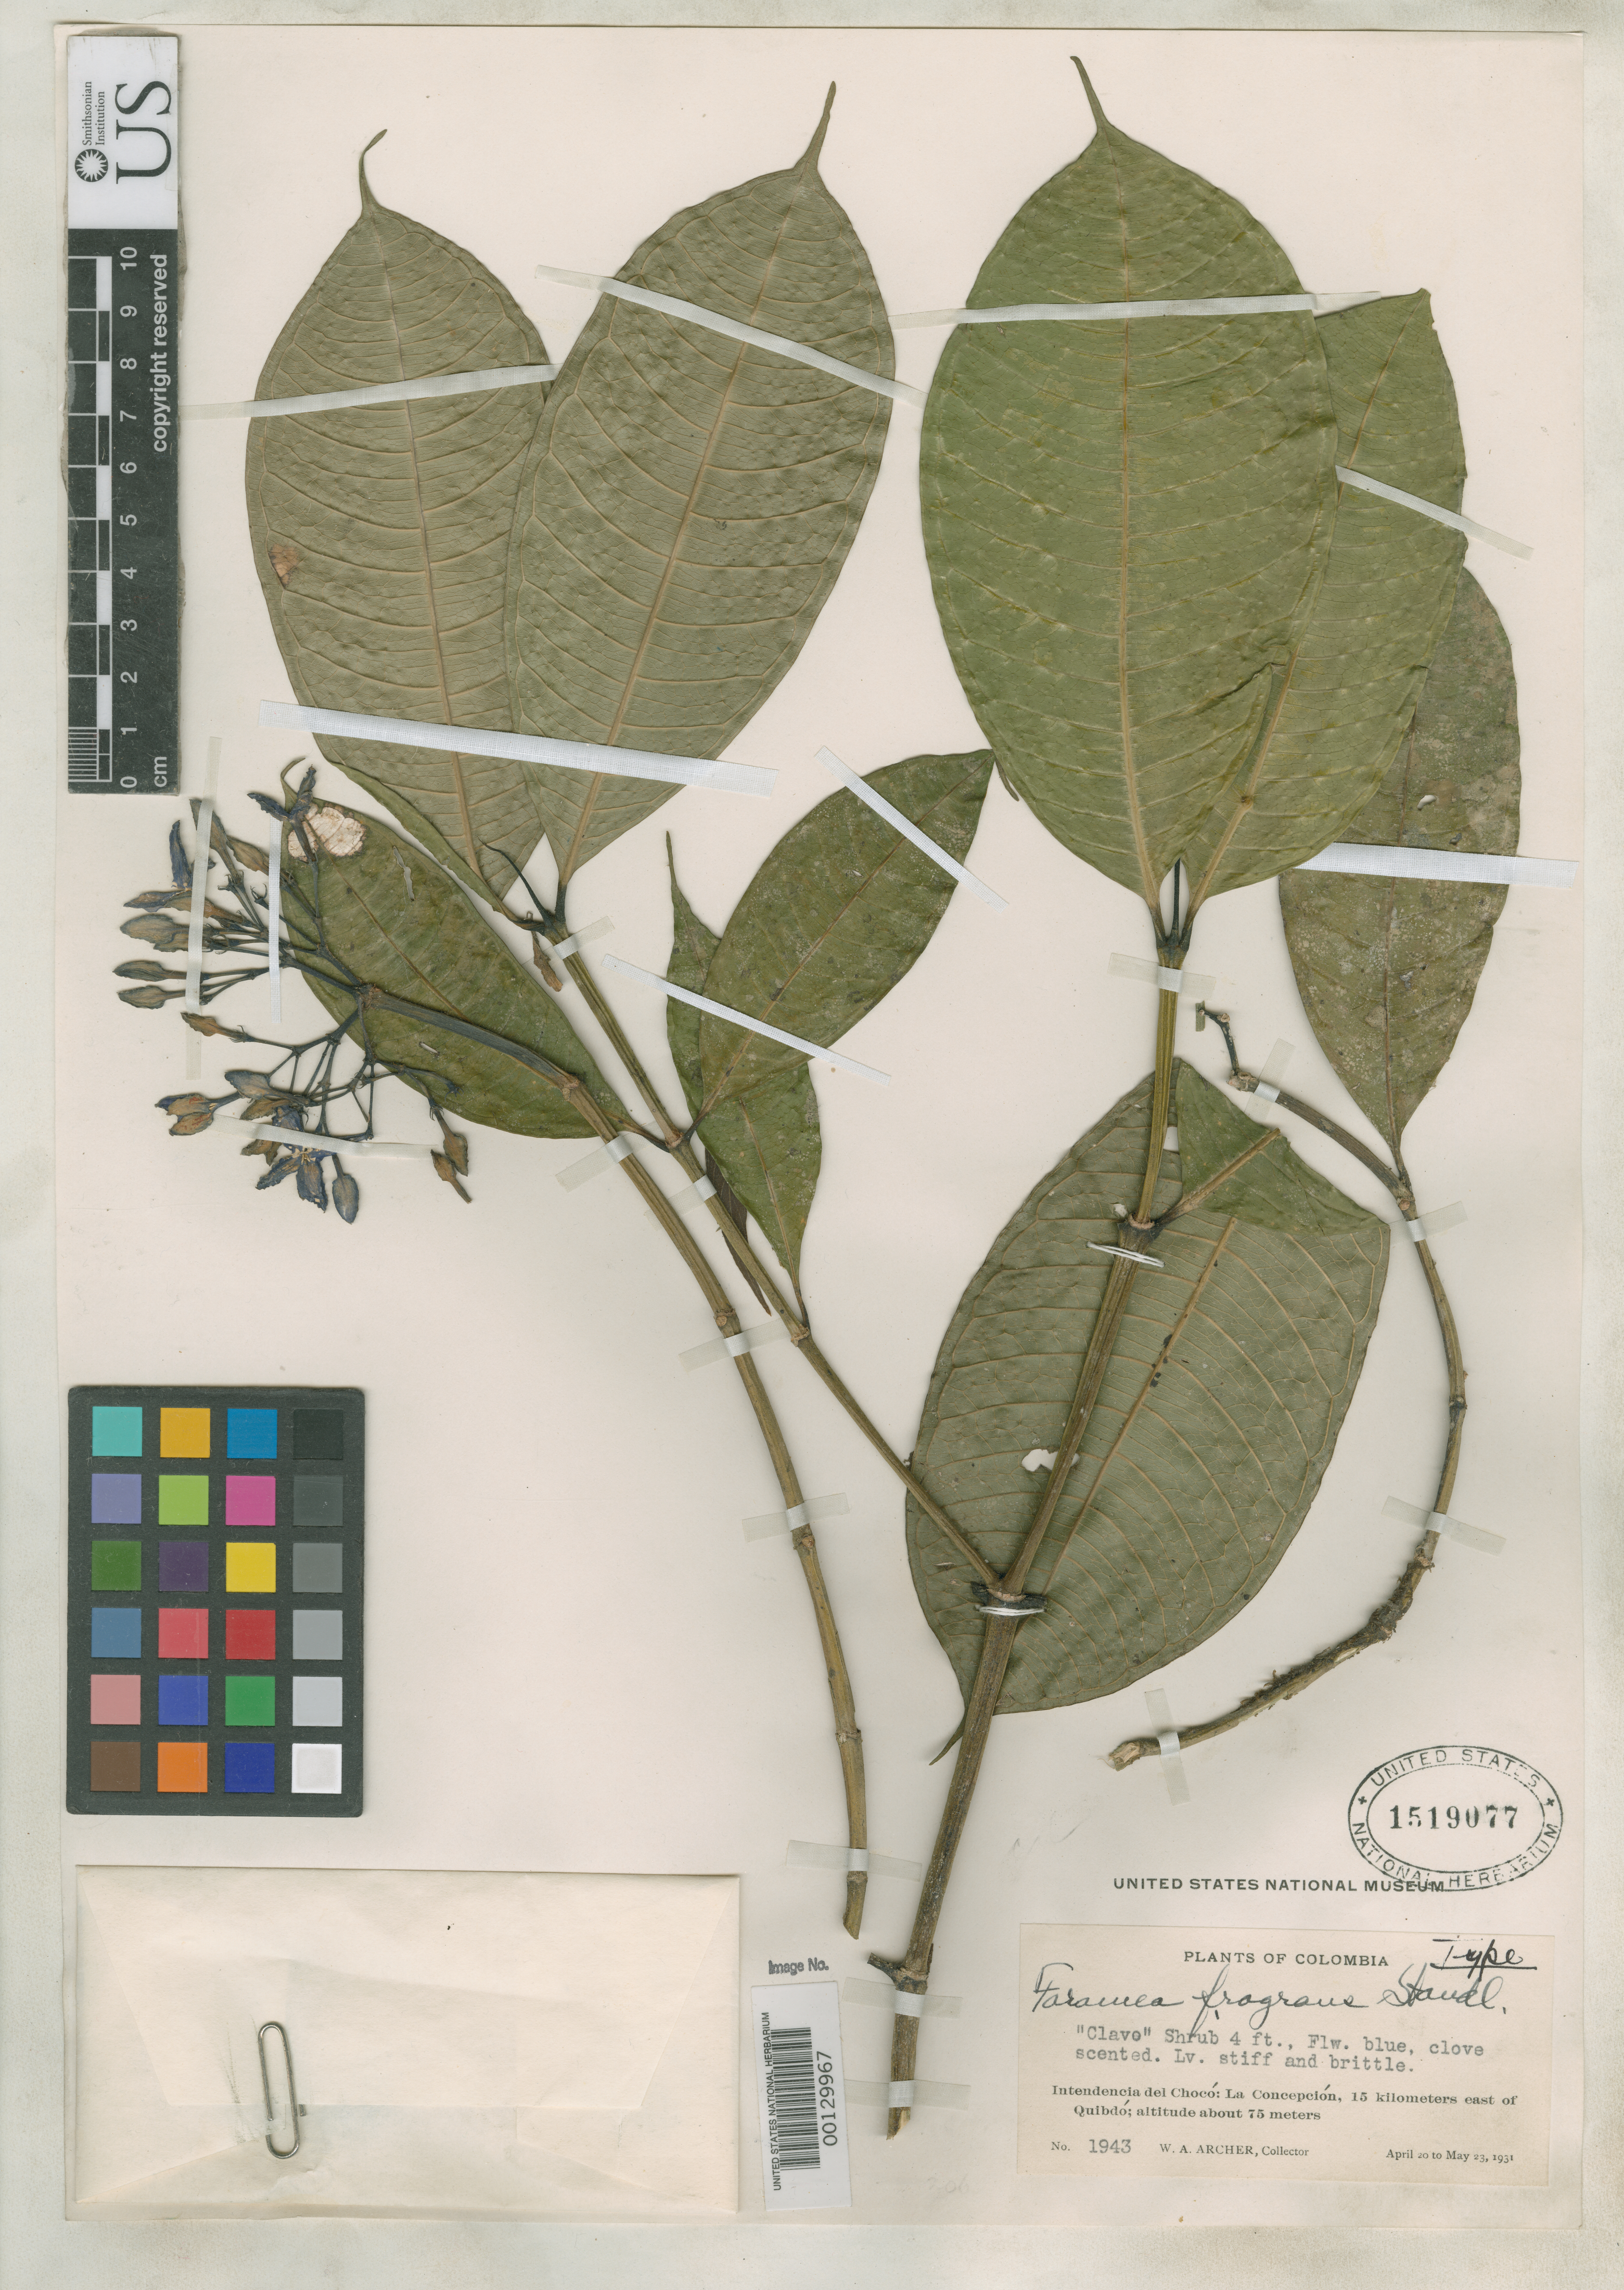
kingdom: Plantae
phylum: Tracheophyta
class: Magnoliopsida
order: Gentianales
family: Rubiaceae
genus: Faramea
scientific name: Faramea fragrans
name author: Standl.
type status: Holotype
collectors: W. A. Archer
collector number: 1943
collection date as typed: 20 Apr 1931 to 23 May 1931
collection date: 1931-04-20/1931-05-23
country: Colombia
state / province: Chocó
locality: La Concepcion, 15 km E of Quibdo.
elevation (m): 75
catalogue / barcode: US 1519077